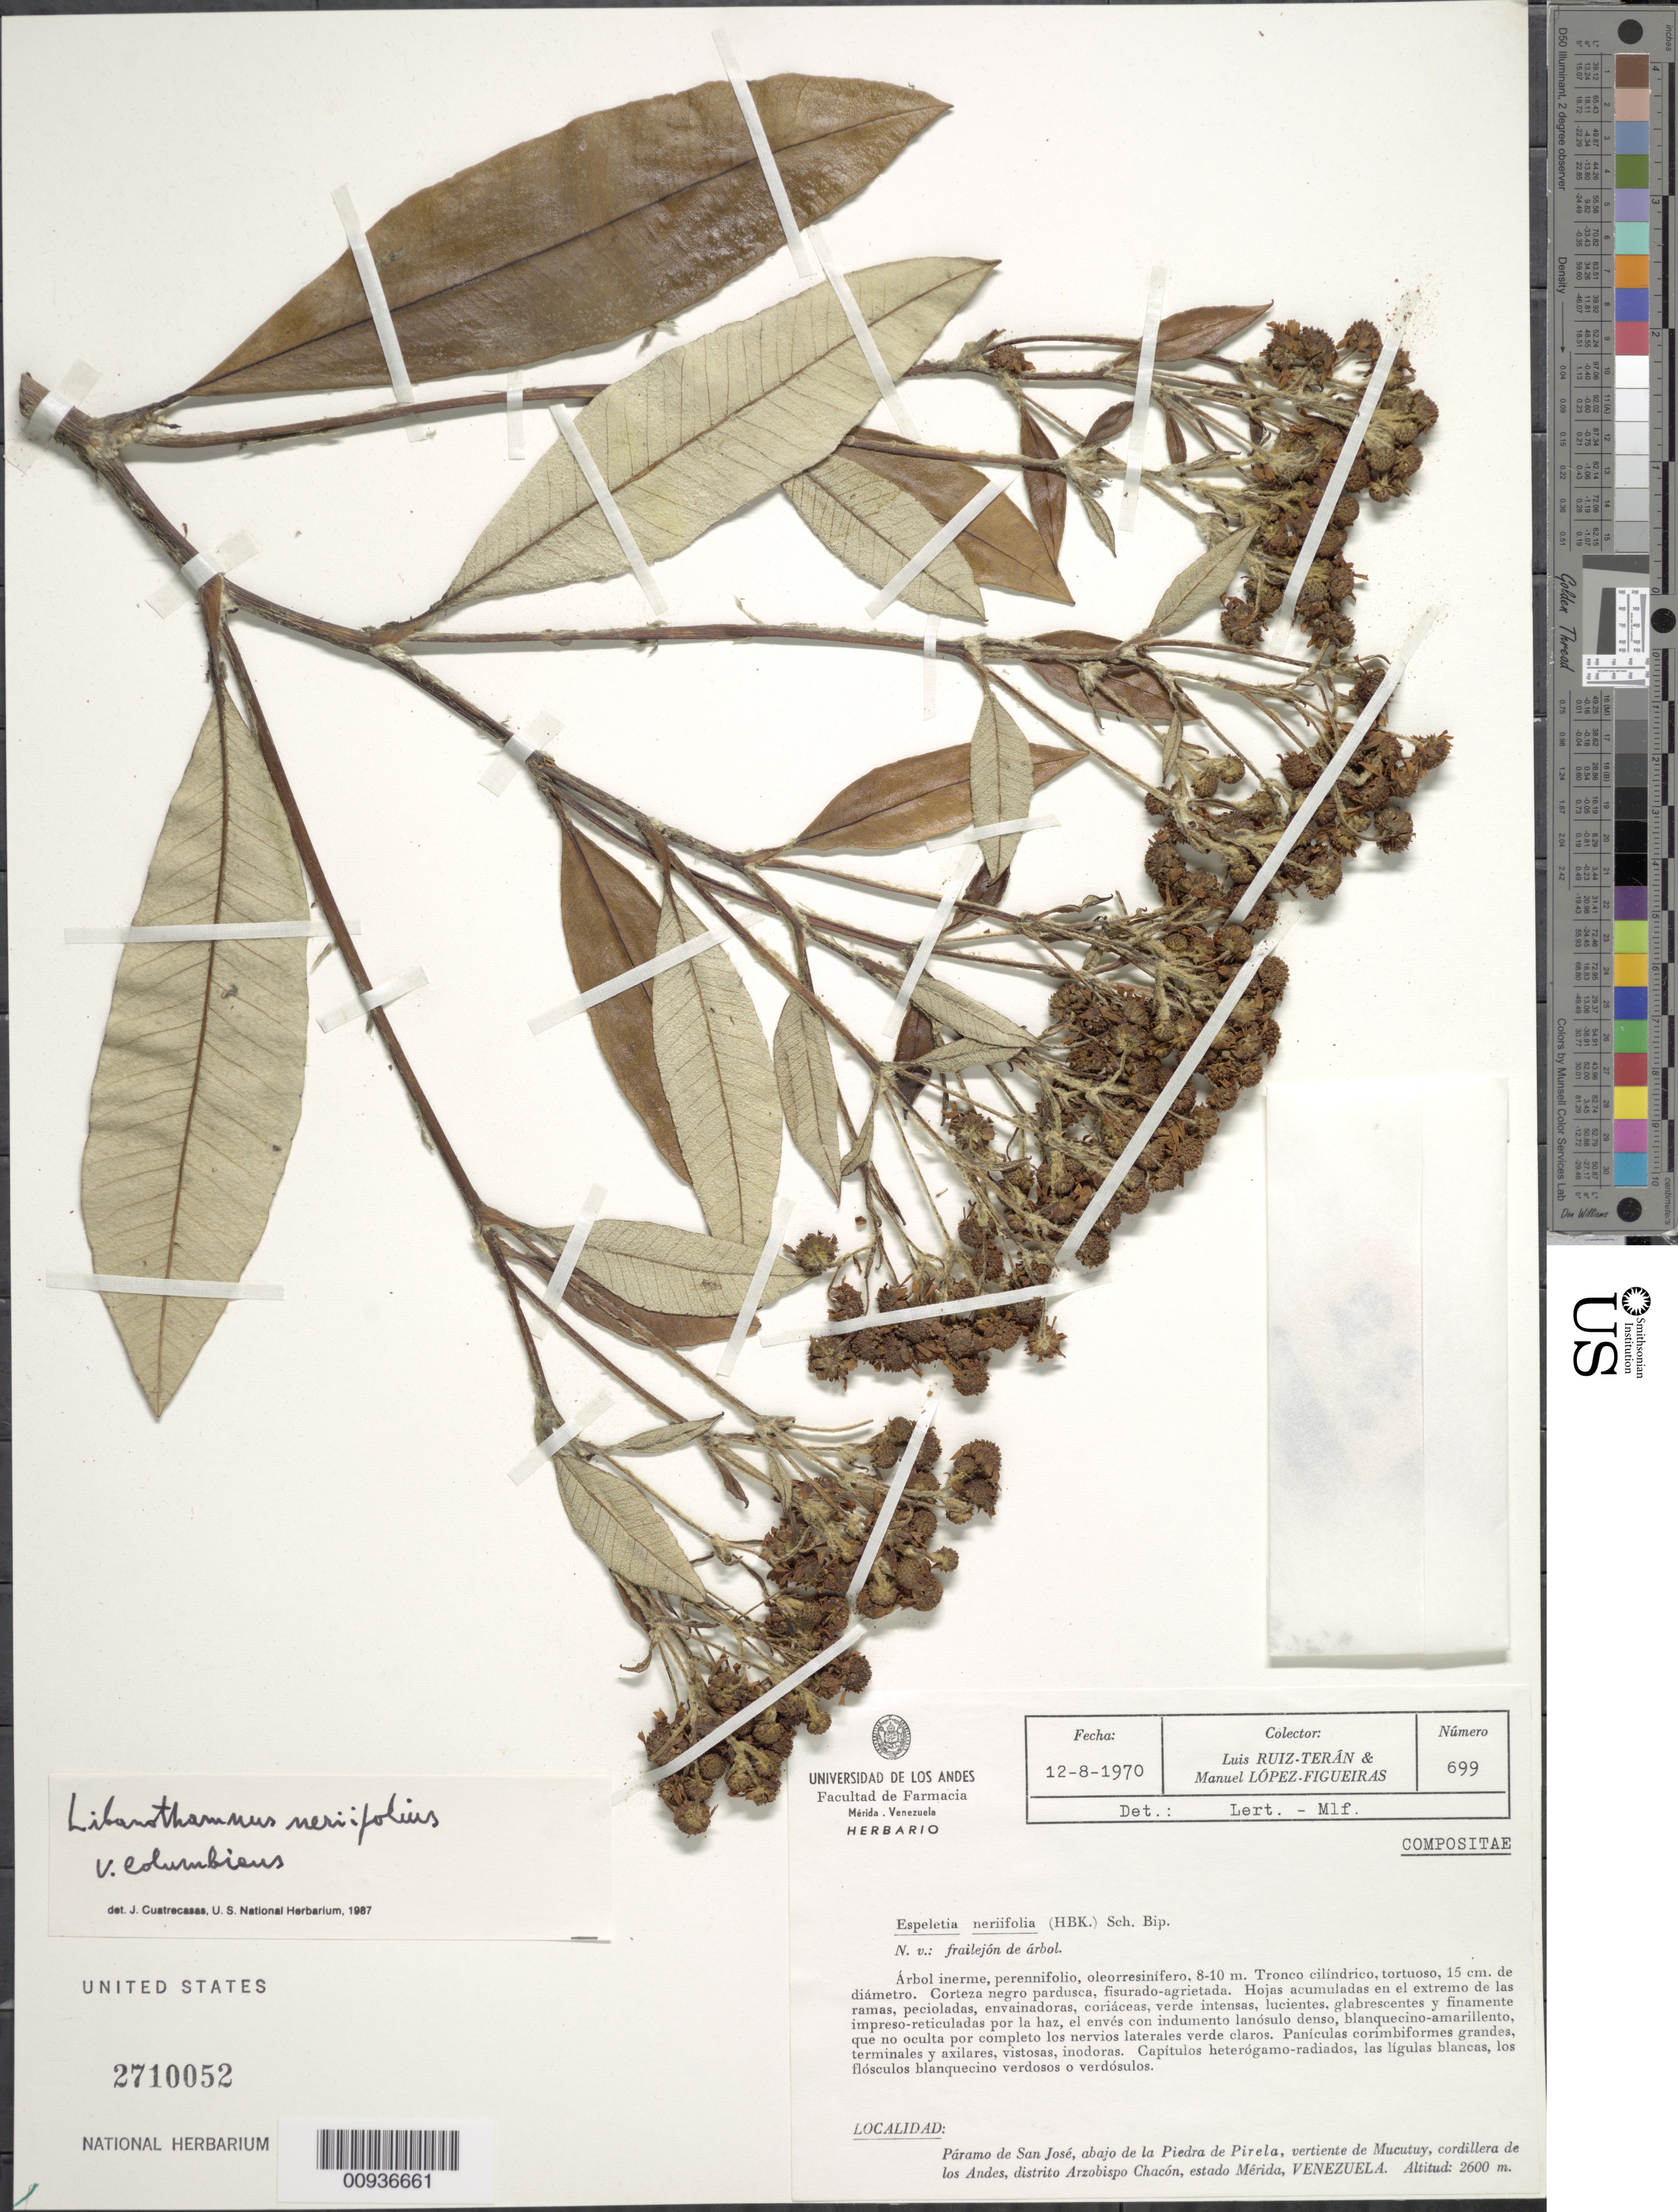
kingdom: Plantae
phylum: Tracheophyta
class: Magnoliopsida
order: Asterales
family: Asteraceae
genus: Libanothamnus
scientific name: Libanothamnus neriifolius var. columbicus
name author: (Cuatrec.) Cuatrec.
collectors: L. E. Ruíz-Terán & M. López Figueiras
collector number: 699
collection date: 1970-08-12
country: Venezuela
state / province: Mérida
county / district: Arzobispo Chacón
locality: Páramo de San José. Debajo de la Piedra de Pirela, vertiente de Mucutuy, cordillera de los Andes.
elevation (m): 2600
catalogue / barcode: US 2710052